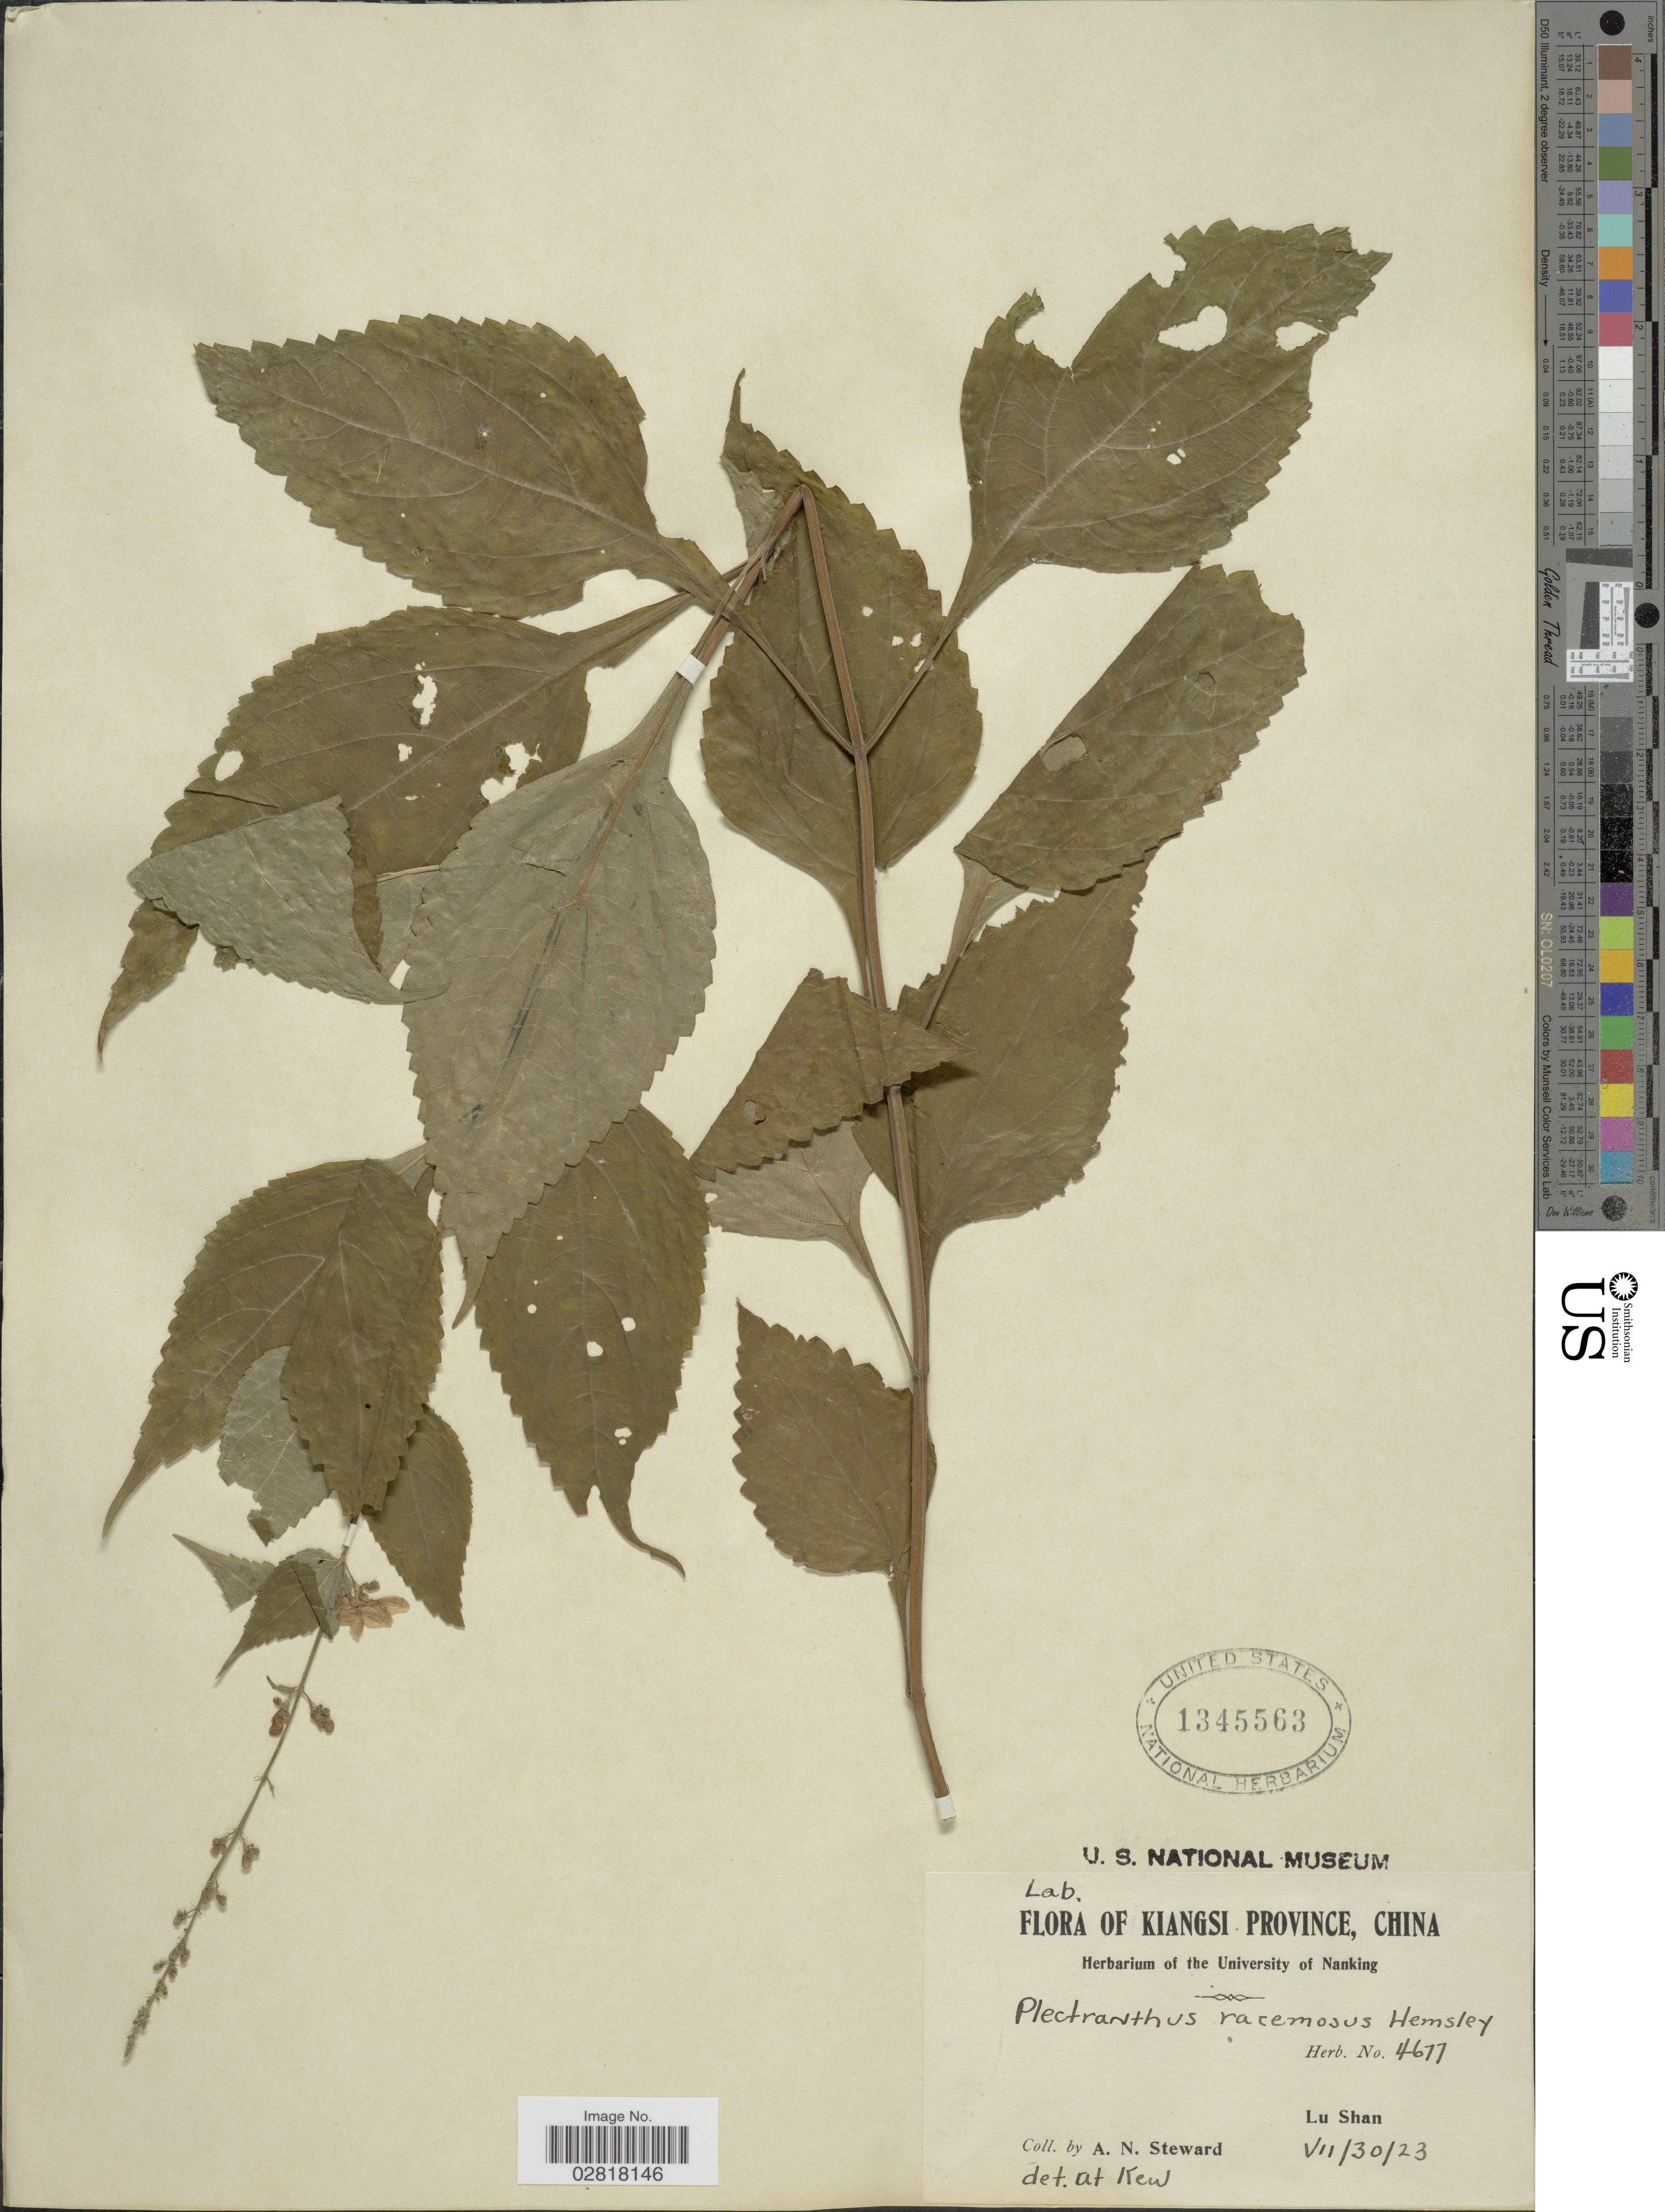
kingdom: Plantae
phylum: Tracheophyta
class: Magnoliopsida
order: Lamiales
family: Lamiaceae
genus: Plectranthus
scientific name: Plectranthus racemosus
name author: Hemsl.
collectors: A. N. Steward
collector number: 4677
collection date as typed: Transcribed d/m/y: 30/7/23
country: China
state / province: Jiangxi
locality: Kiangsi Province, Lu Shan.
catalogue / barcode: US 1345563